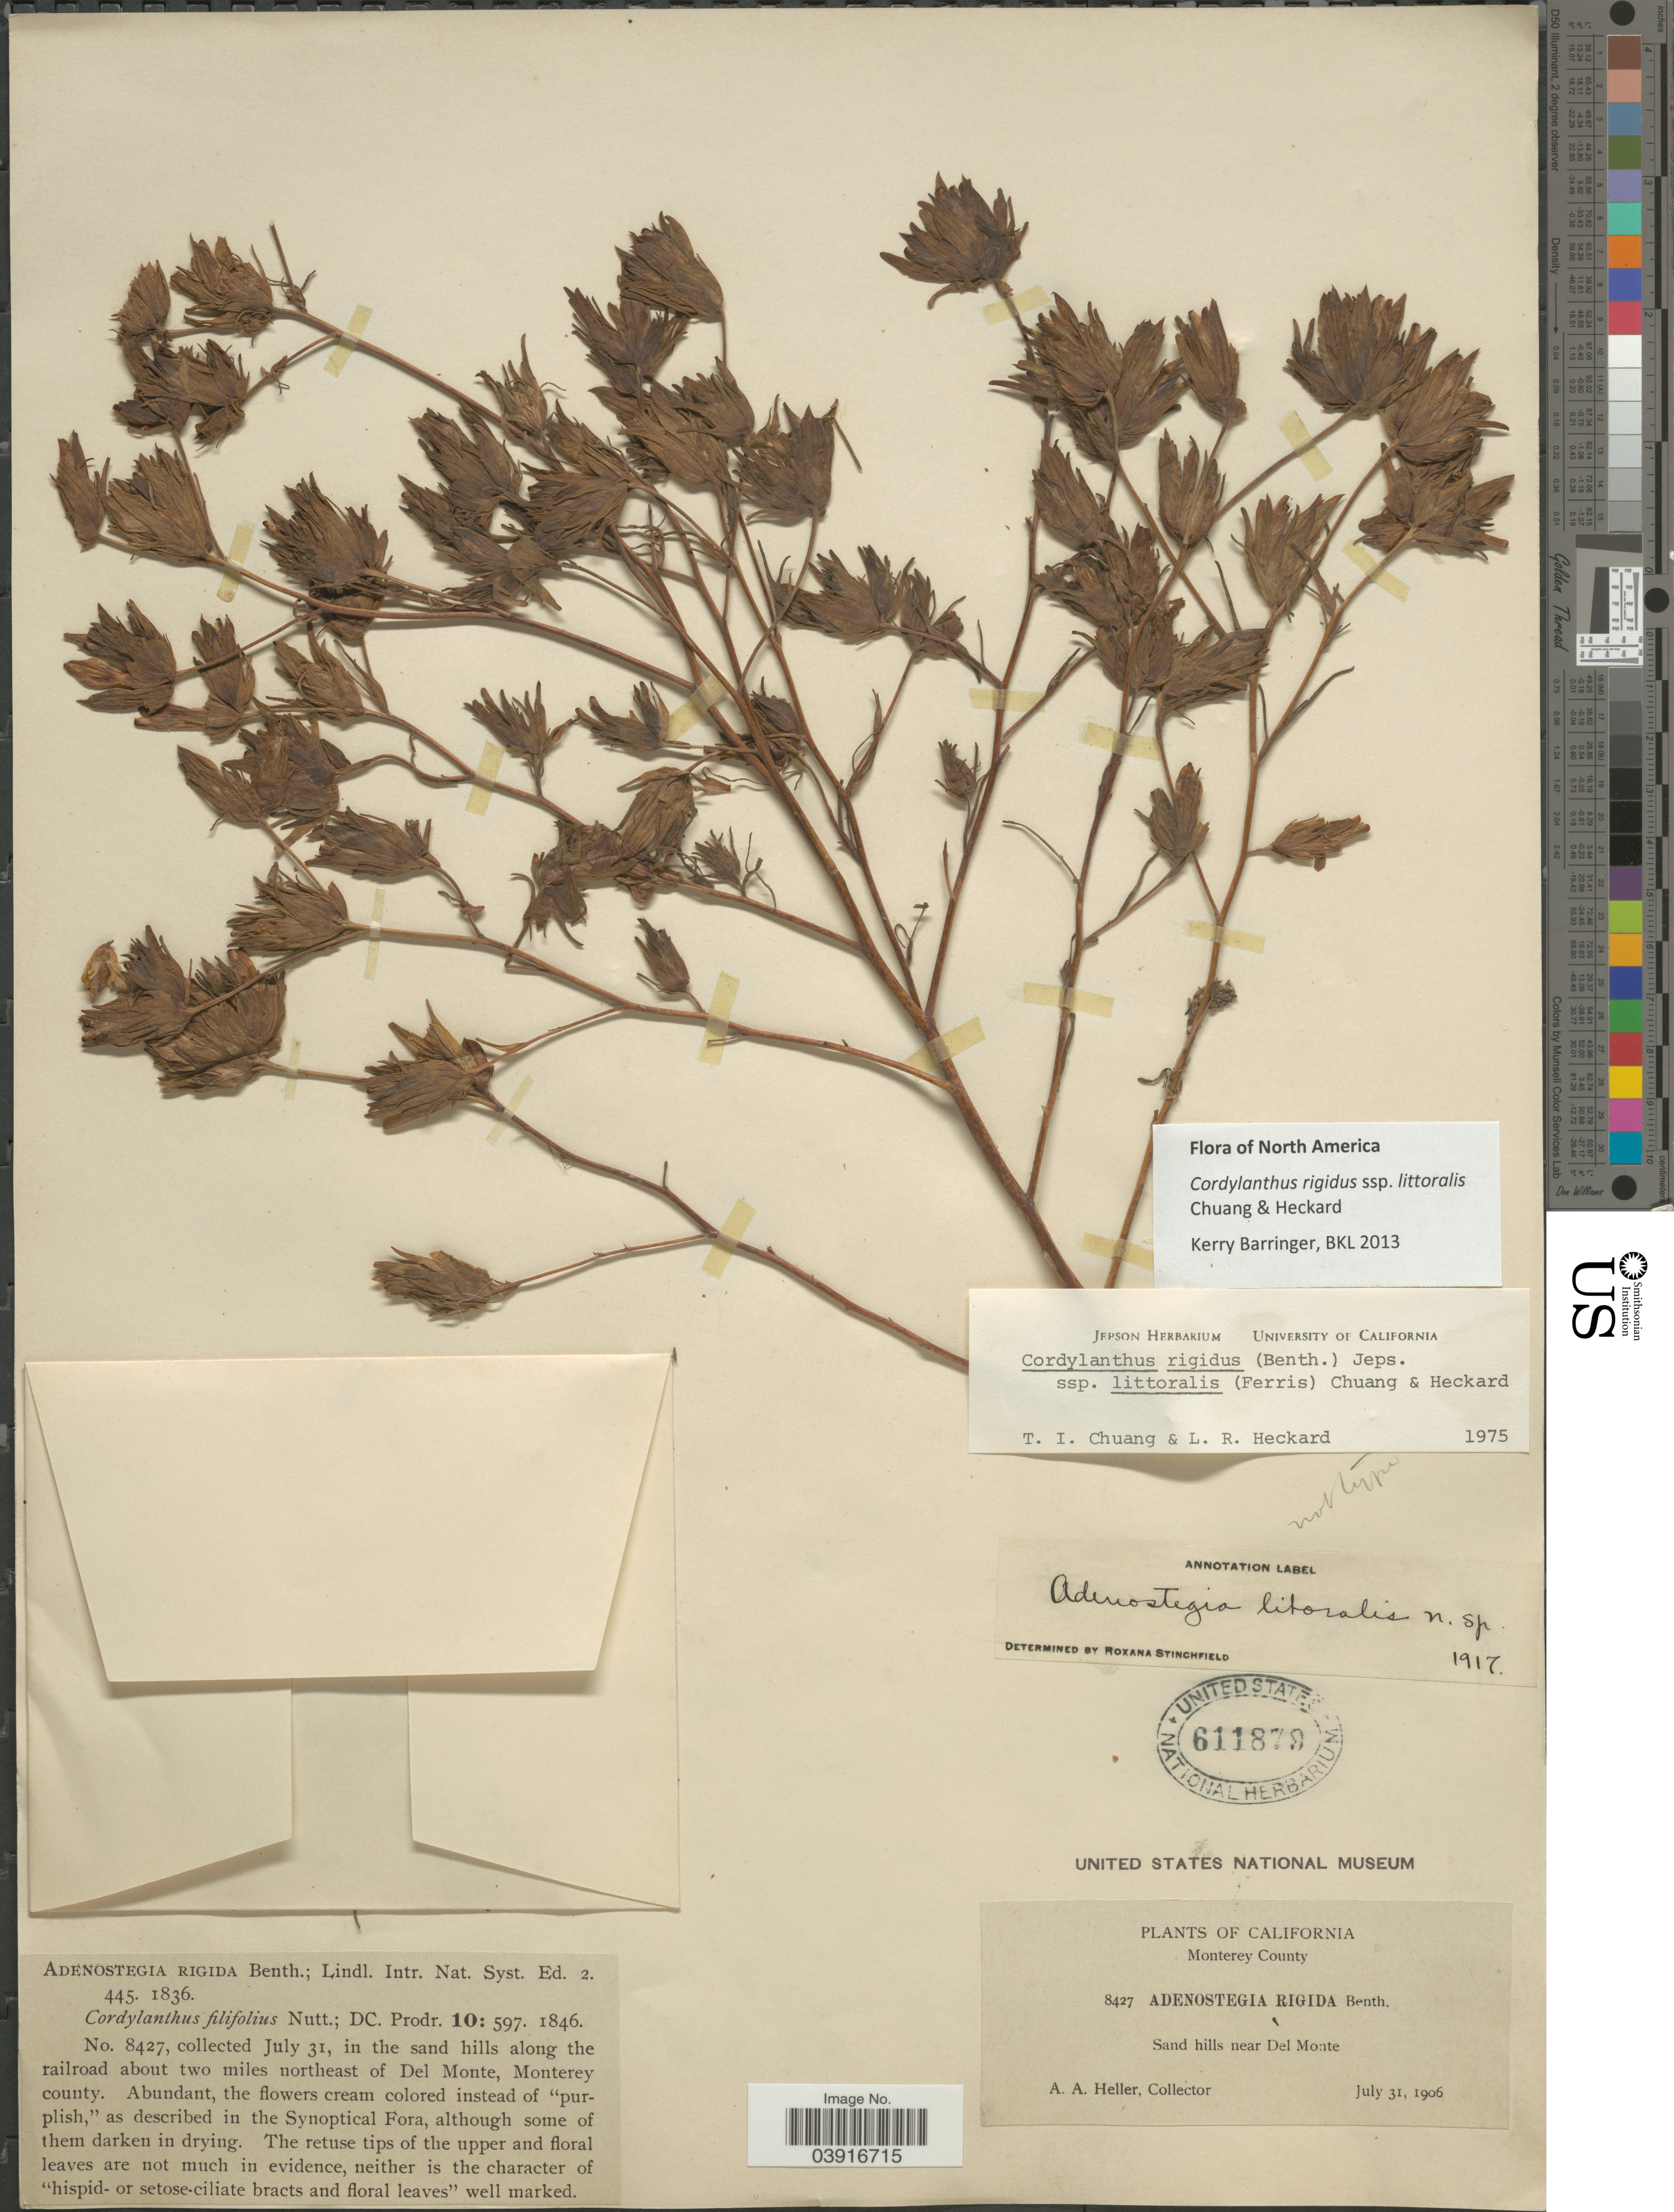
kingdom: Plantae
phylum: Tracheophyta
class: Magnoliopsida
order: Lamiales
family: Orobanchaceae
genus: Cordylanthus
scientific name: Cordylanthus rigidus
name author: (Benth.) Jeps.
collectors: A. A. Heller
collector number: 8427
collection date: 1906-07-31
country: United States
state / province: California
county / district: Monterey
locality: Monterey County. Sand hills near Del Monte. In the sand hills along the railroad about two miles northeast of Del Monte, Monterey county.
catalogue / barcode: US 611879